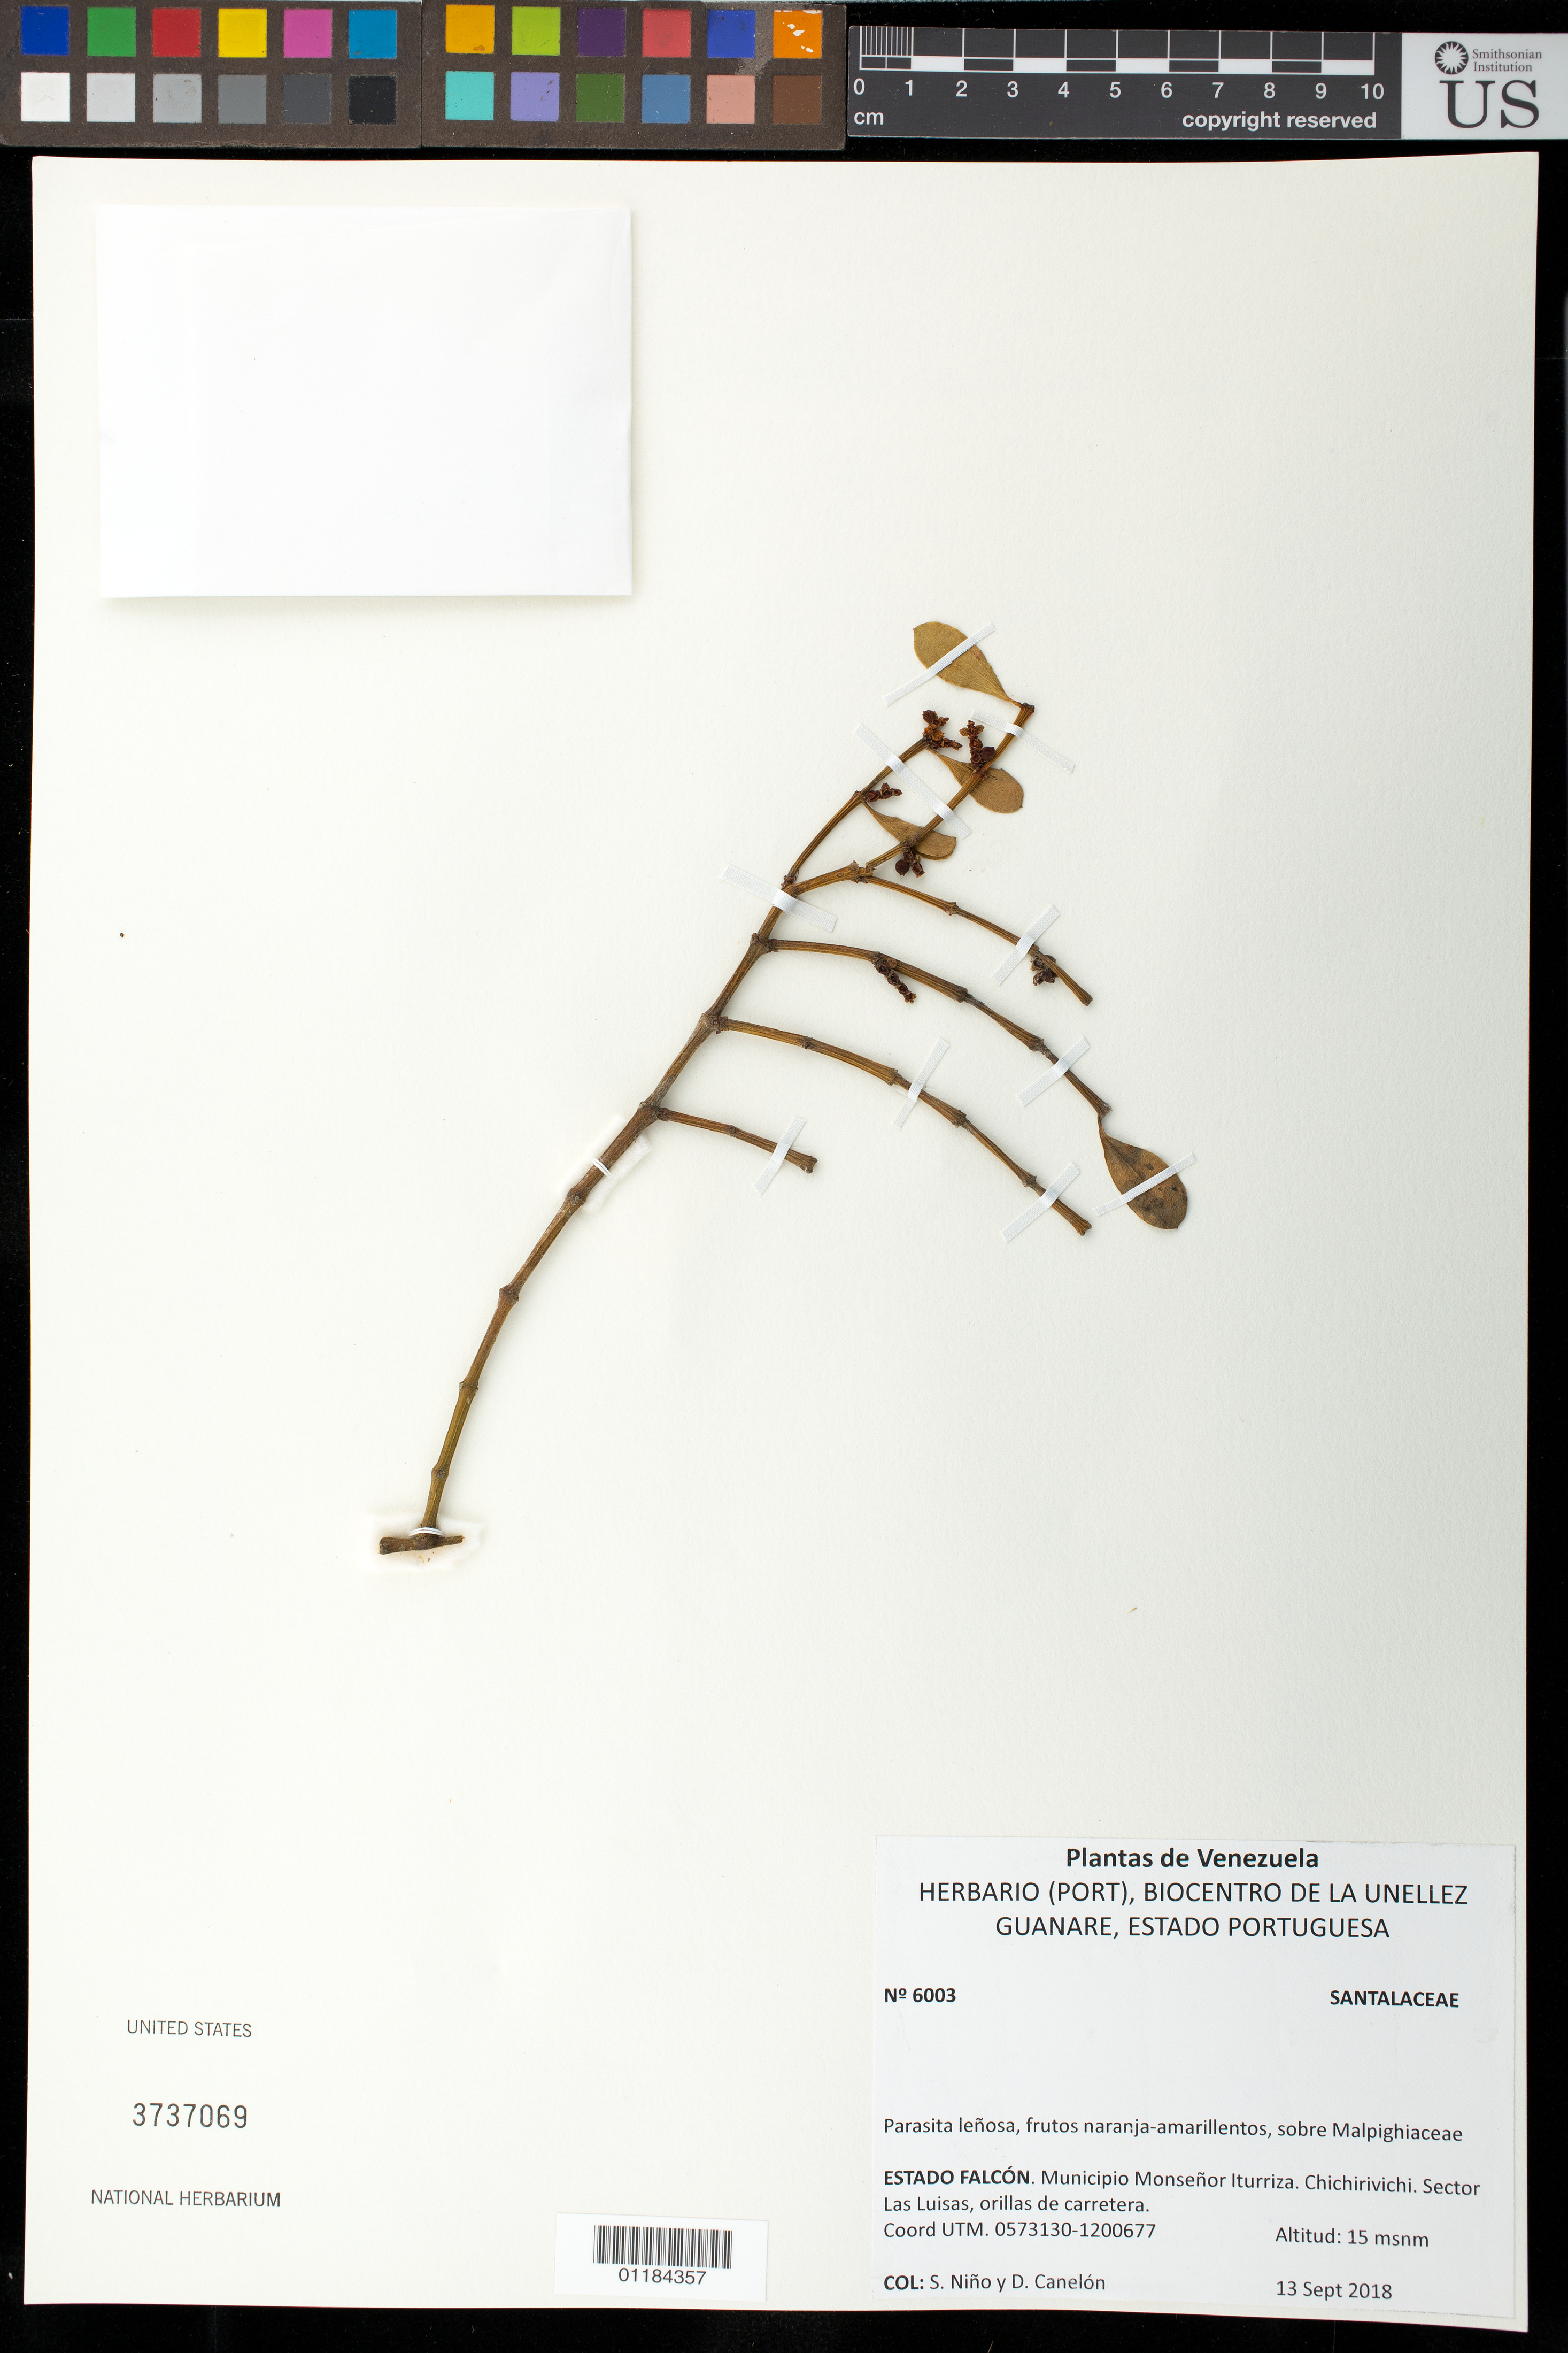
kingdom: Plantae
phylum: Tracheophyta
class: Magnoliopsida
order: Santalales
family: Santalaceae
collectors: S. M. Niño & D. Canelón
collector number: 6003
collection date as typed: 13 Sep 2018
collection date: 2018-09-13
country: Venezuela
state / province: Falcón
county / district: Monseñor Iturriza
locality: Chichirivichi. Sector Las Luisas, orillas de carretera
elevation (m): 15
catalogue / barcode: US 3737069